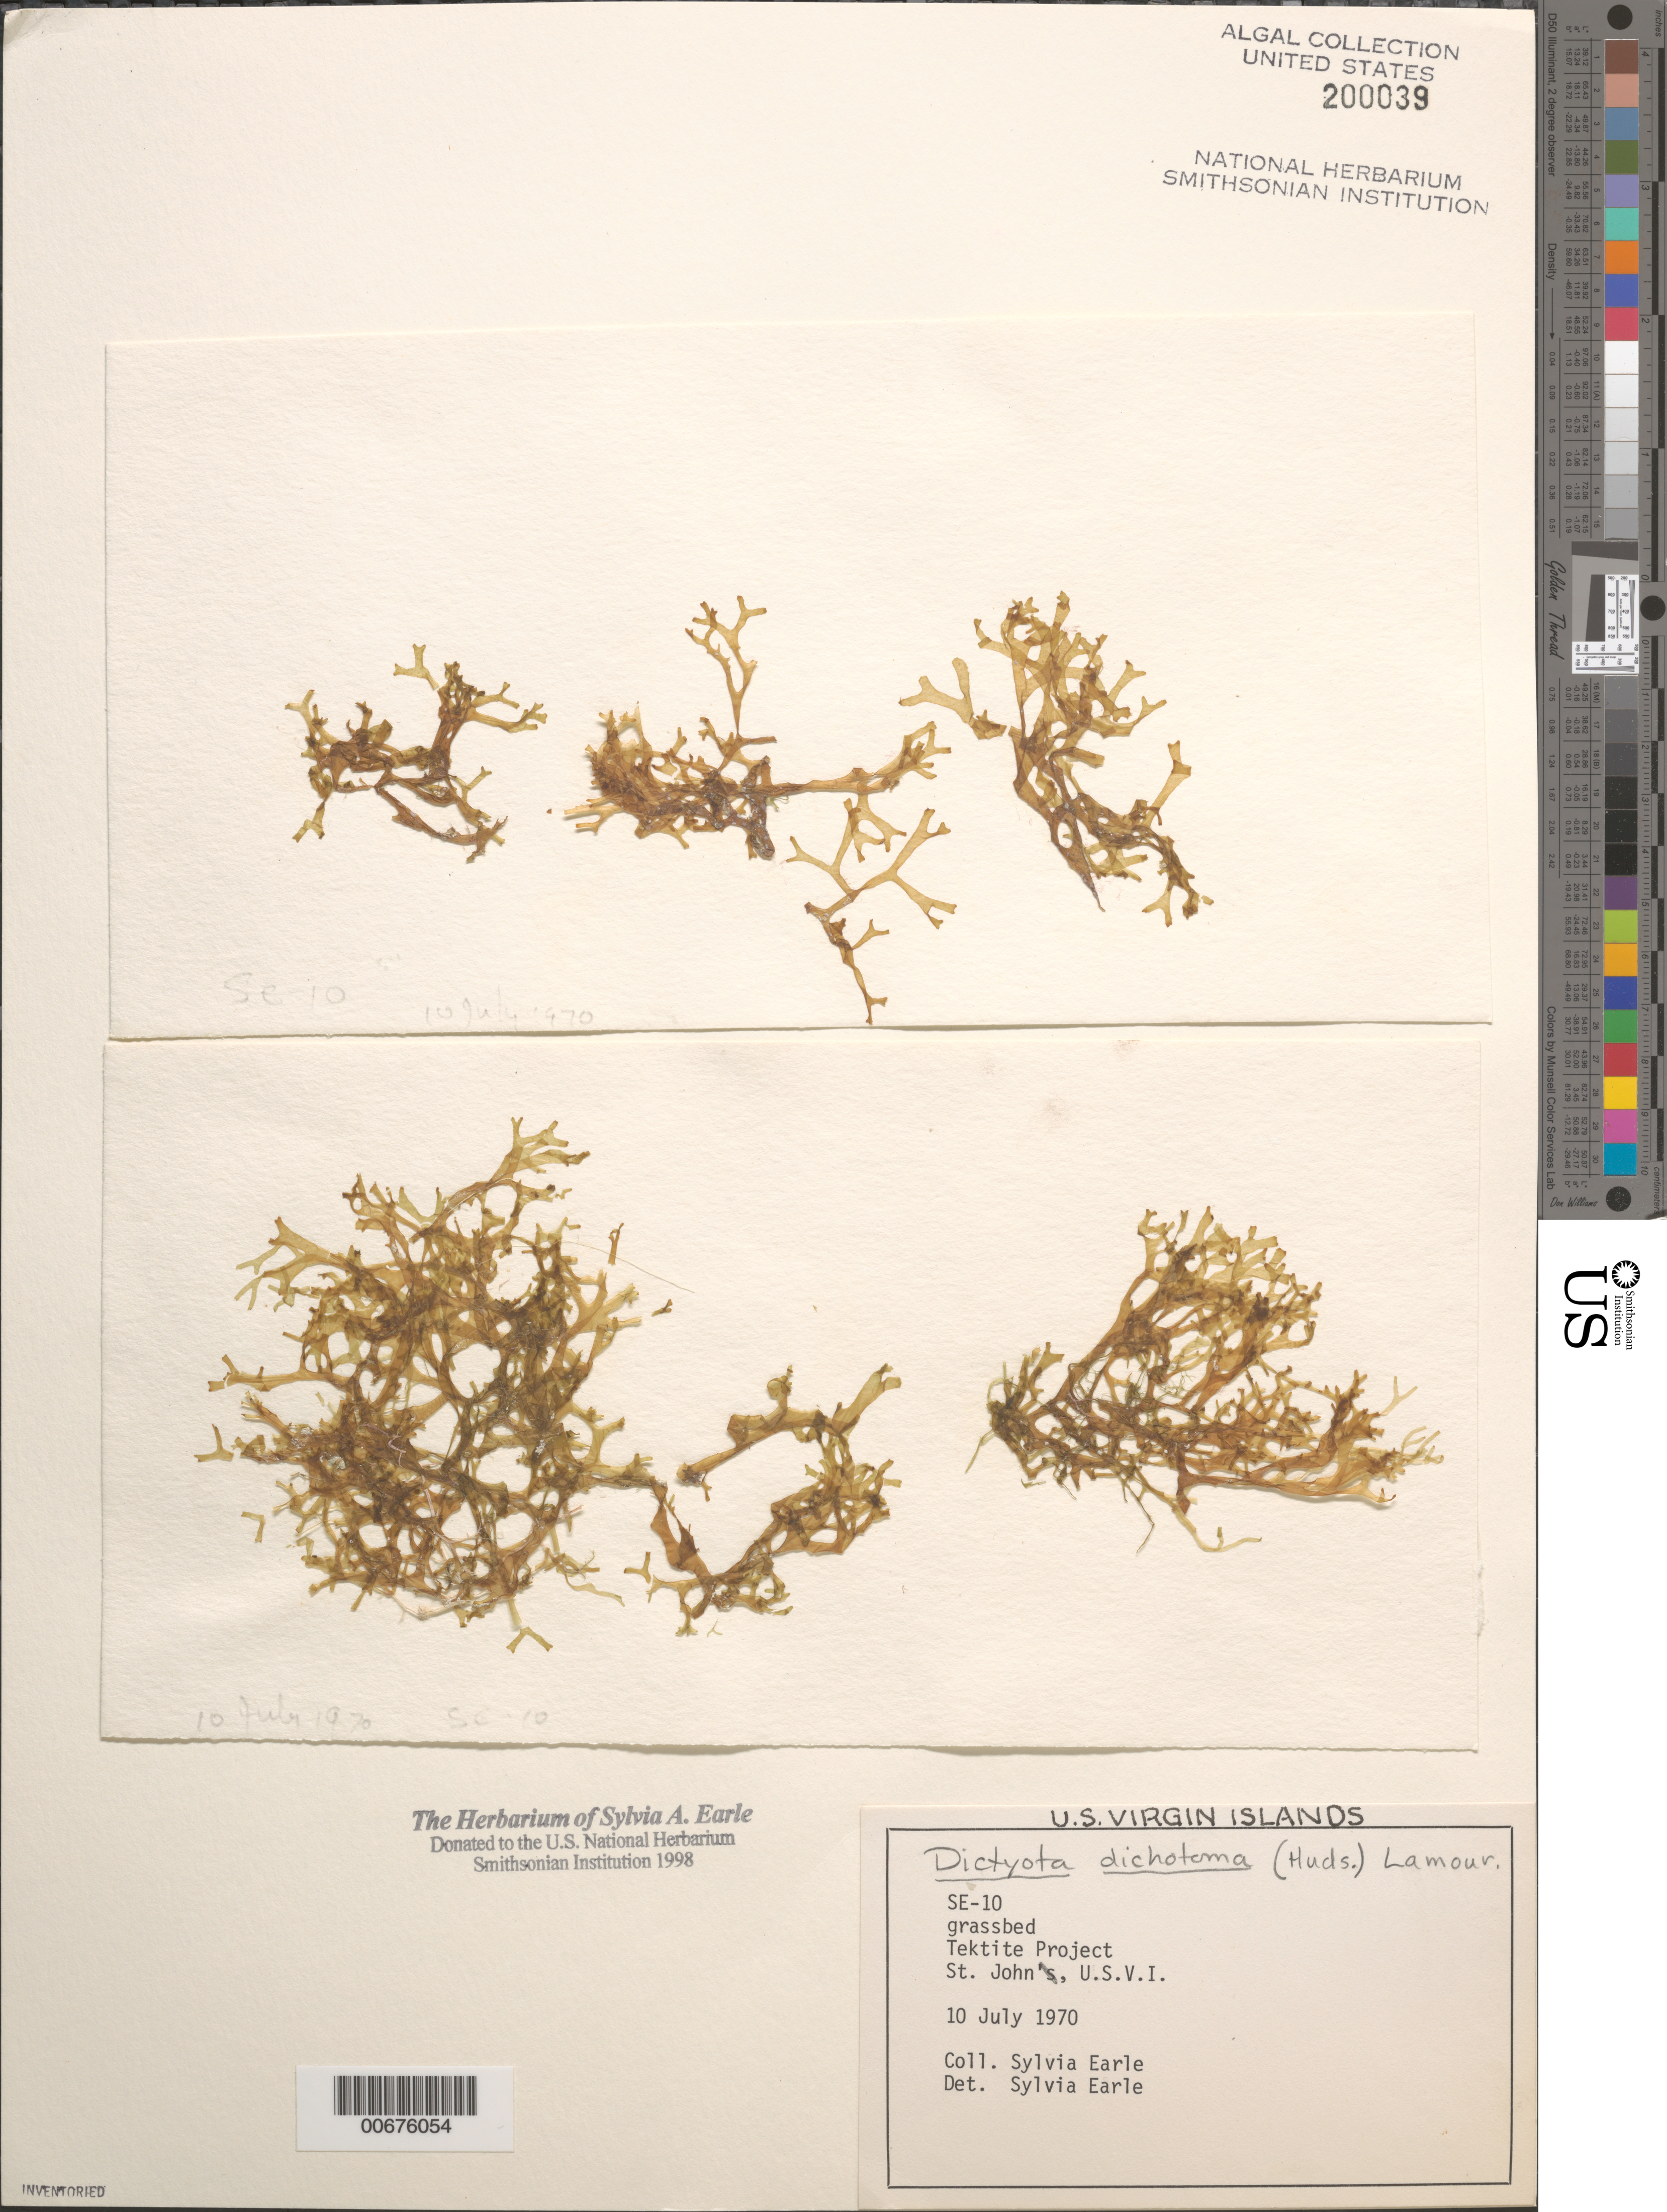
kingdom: Chromista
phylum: Ochrophyta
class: Phaeophyceae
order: Dictyotales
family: Dictyotaceae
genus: Dictyota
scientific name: Dictyota dichotoma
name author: (Huds.) J.V.Lamouroux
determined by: Earle, S. A.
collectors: S. A. Earle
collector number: Se-10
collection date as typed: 1- Jul 1970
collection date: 1970-07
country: U.S. Virgin Islands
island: St. John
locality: Tektite Project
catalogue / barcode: US 200039